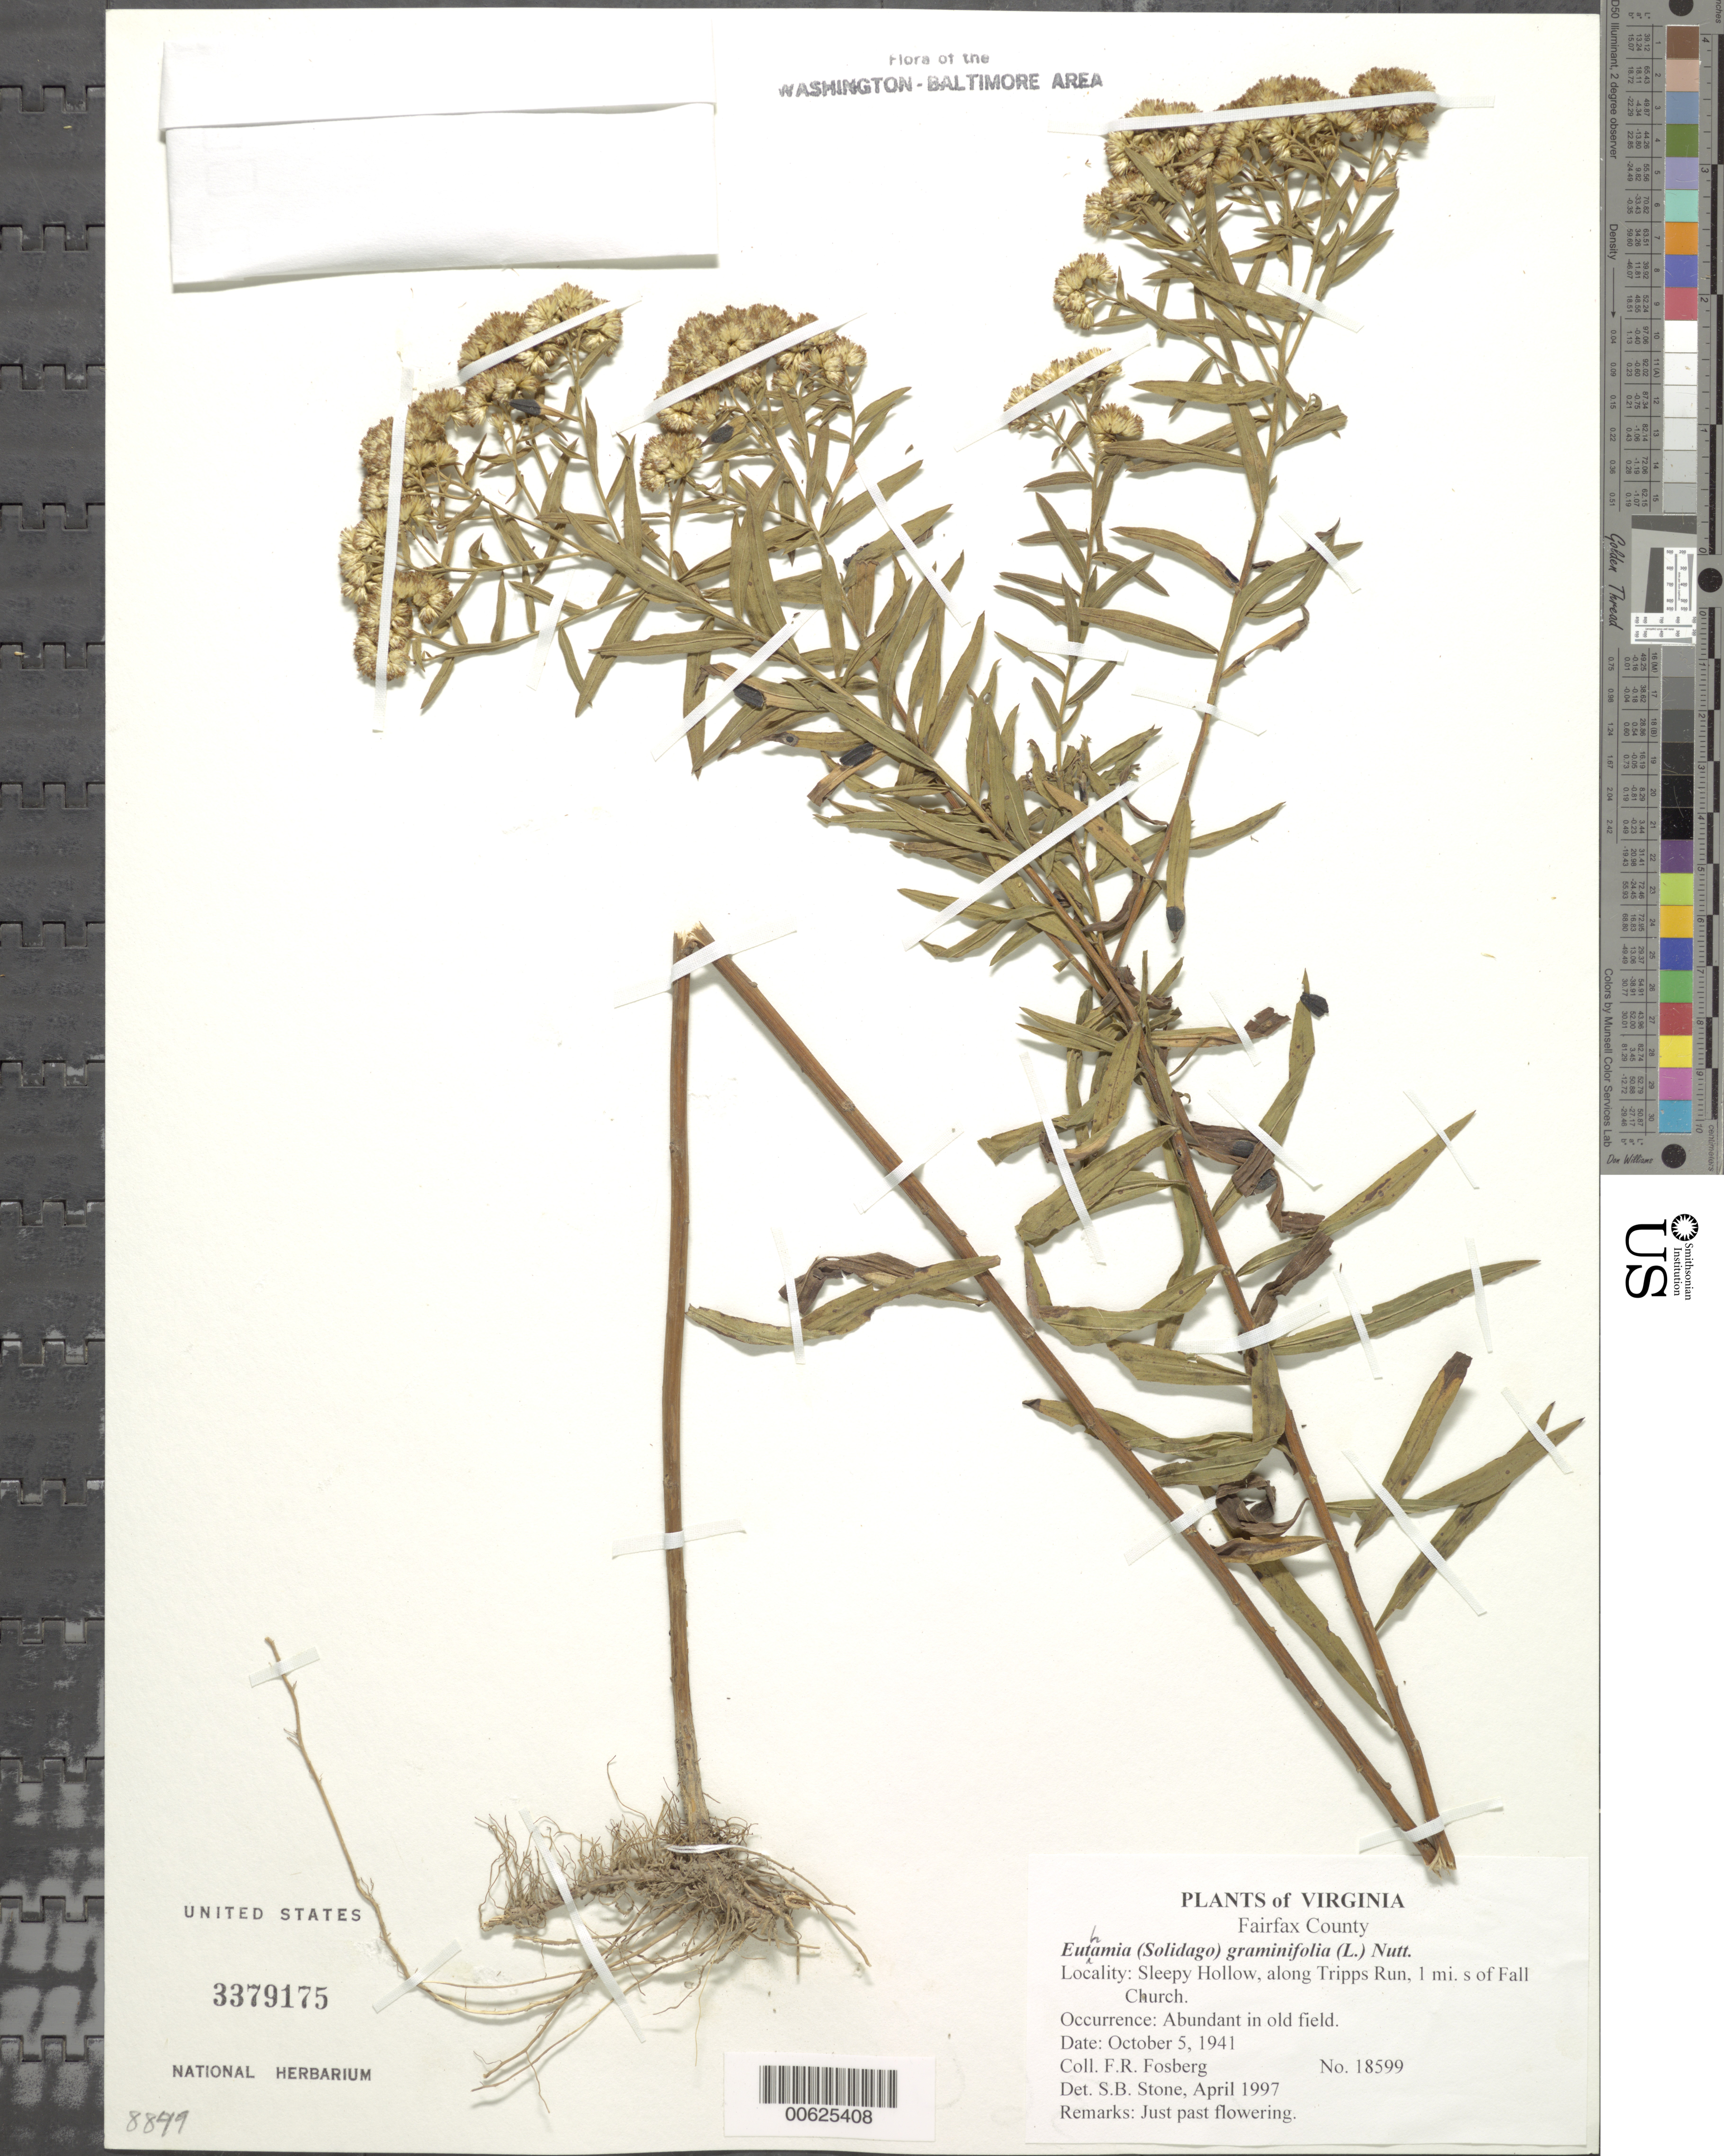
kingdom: Plantae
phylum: Tracheophyta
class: Magnoliopsida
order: Asterales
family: Asteraceae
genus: Euthamia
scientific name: Euthamia graminifolia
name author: (L.) Nutt.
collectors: F. R. Fosberg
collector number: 18599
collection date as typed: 05 Oct 1941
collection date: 1941-10-05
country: United States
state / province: Virginia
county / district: Fairfax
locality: Sleepy Hollow, along Tripps Run, 1 mi. S of Falls Church.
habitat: Abundant in old field.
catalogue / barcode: US 3379175